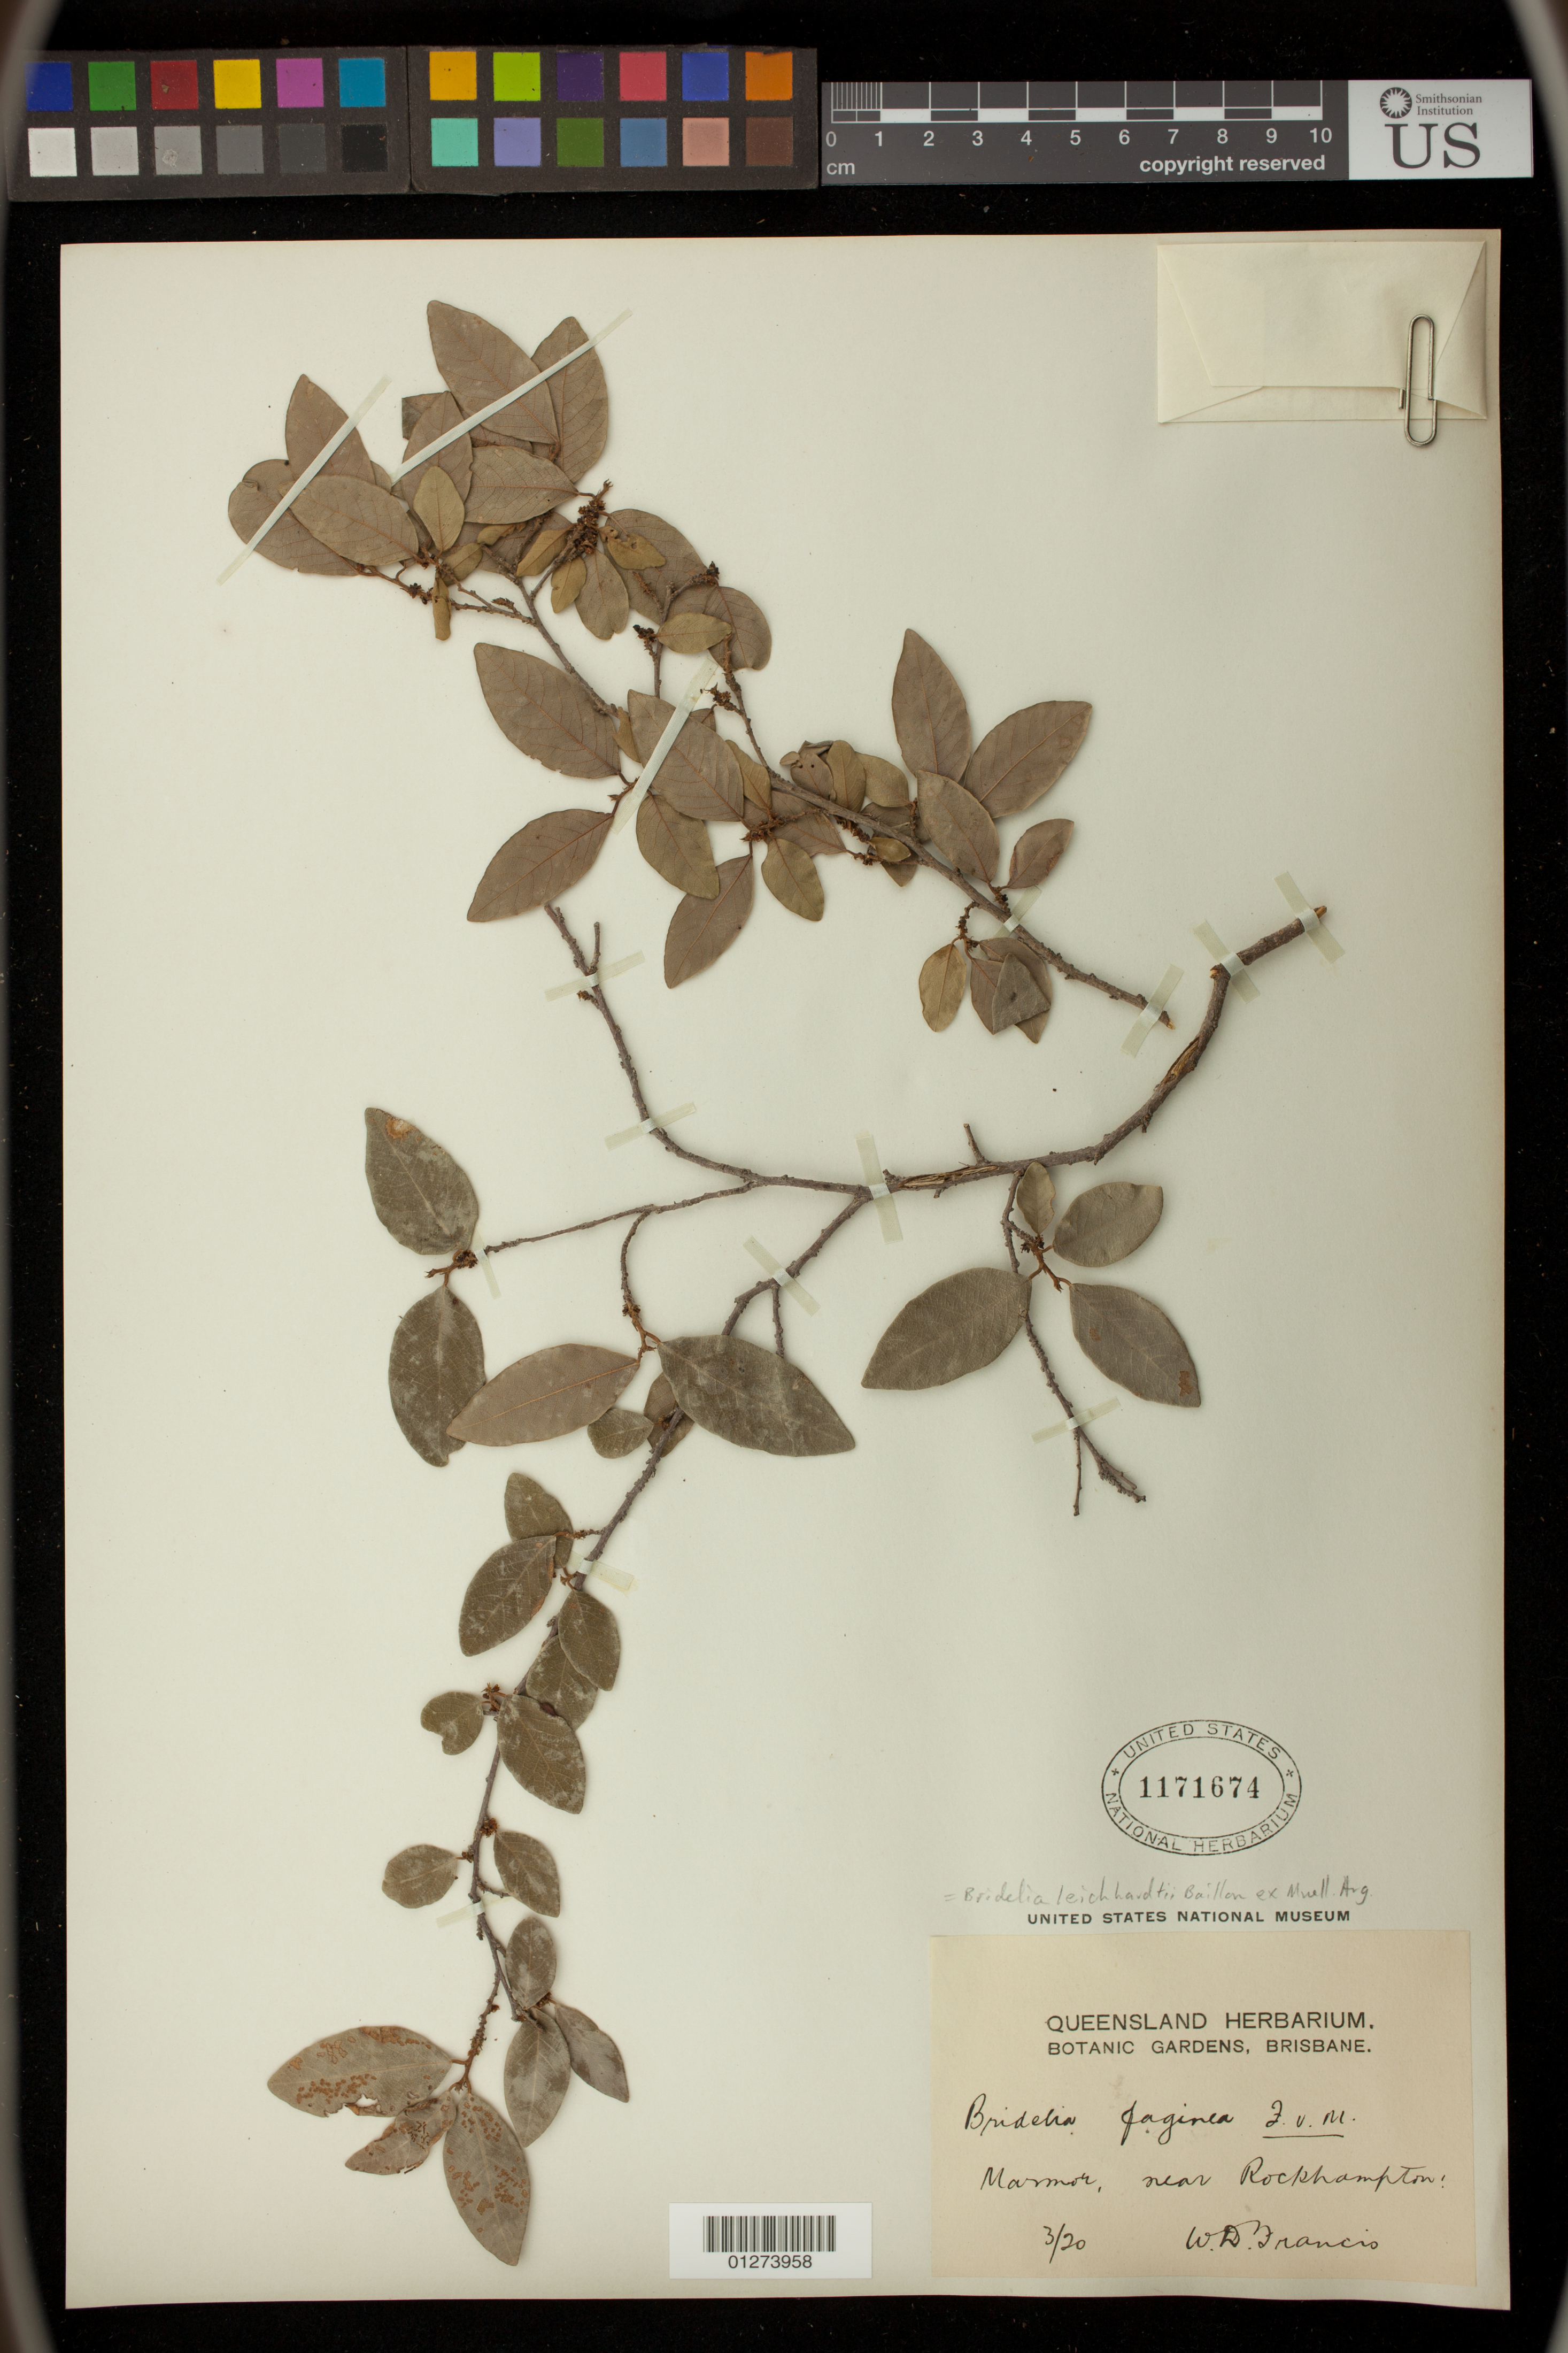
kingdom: Plantae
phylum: Tracheophyta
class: Magnoliopsida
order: Malpighiales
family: Phyllanthaceae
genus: Bridelia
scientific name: Bridelia leichhardtii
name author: Baill. ex Müll. Arg.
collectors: W. Francis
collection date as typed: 1920-03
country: Australia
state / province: Queensland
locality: Marmor near Rockhampton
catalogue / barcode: US 1171674